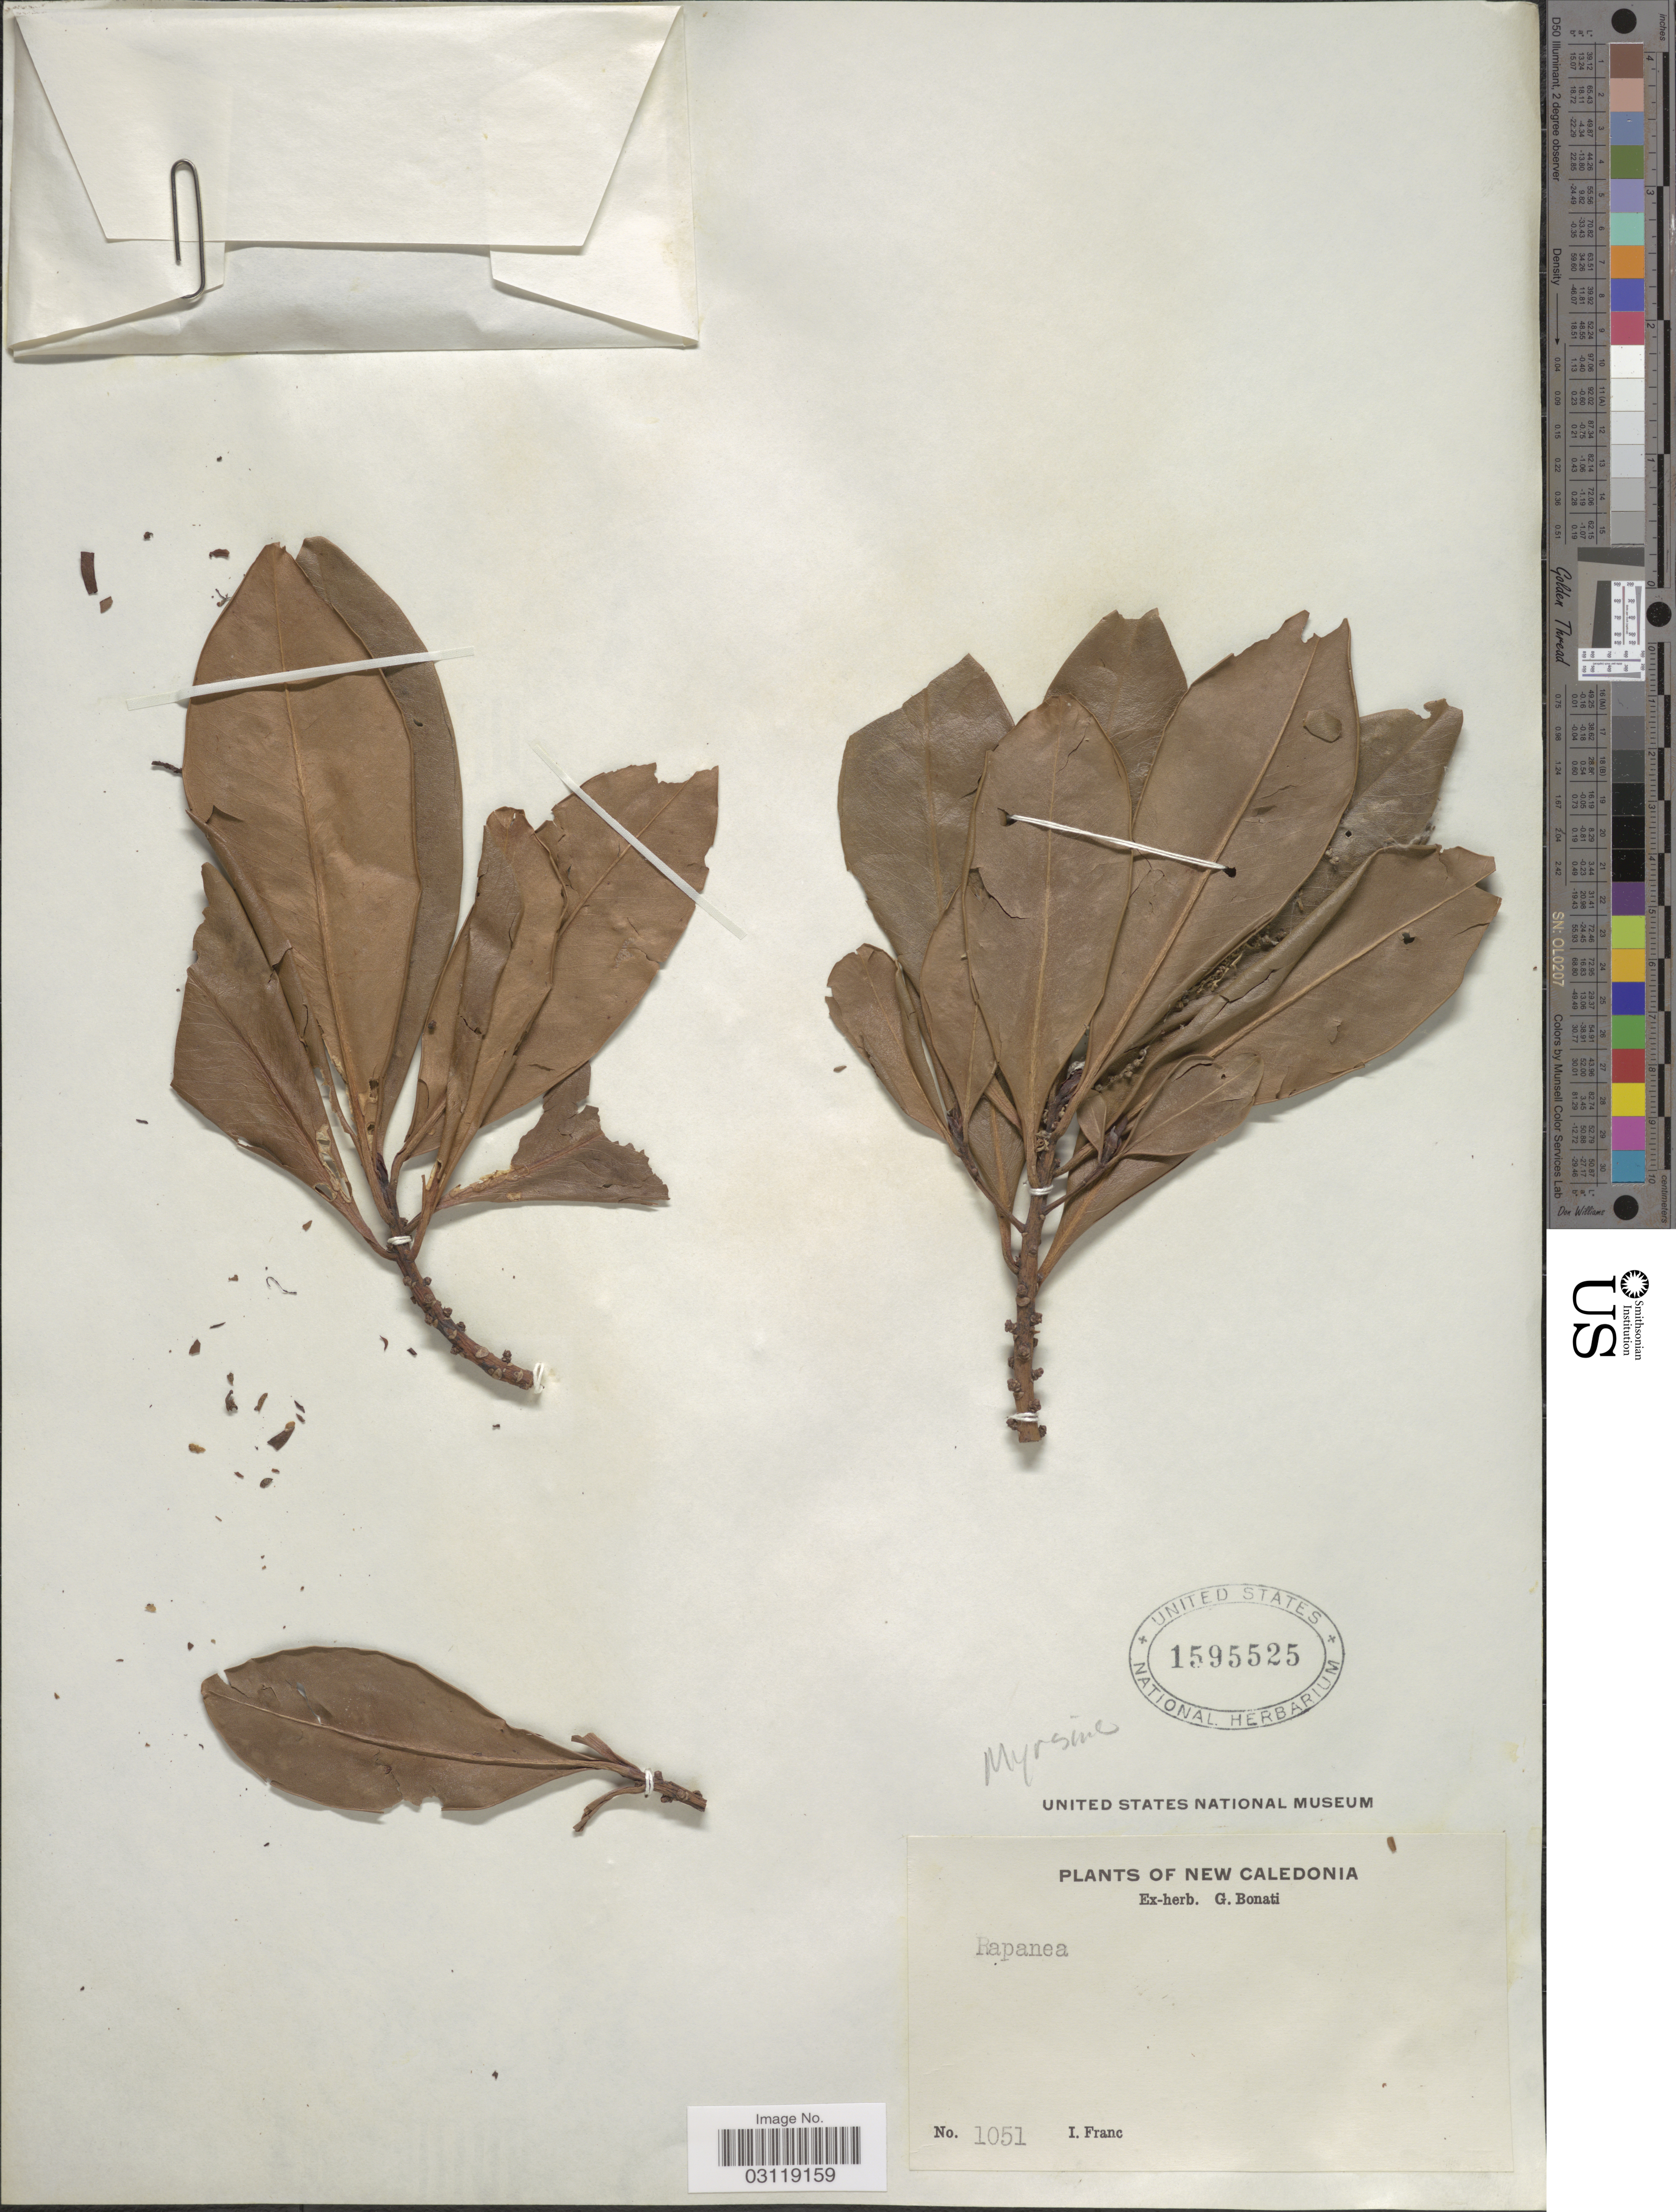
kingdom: Plantae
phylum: Tracheophyta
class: Magnoliopsida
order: Ericales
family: Primulaceae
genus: Rapanea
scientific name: Rapanea sp.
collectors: I. Franc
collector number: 1051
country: New Caledonia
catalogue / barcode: US 1595525